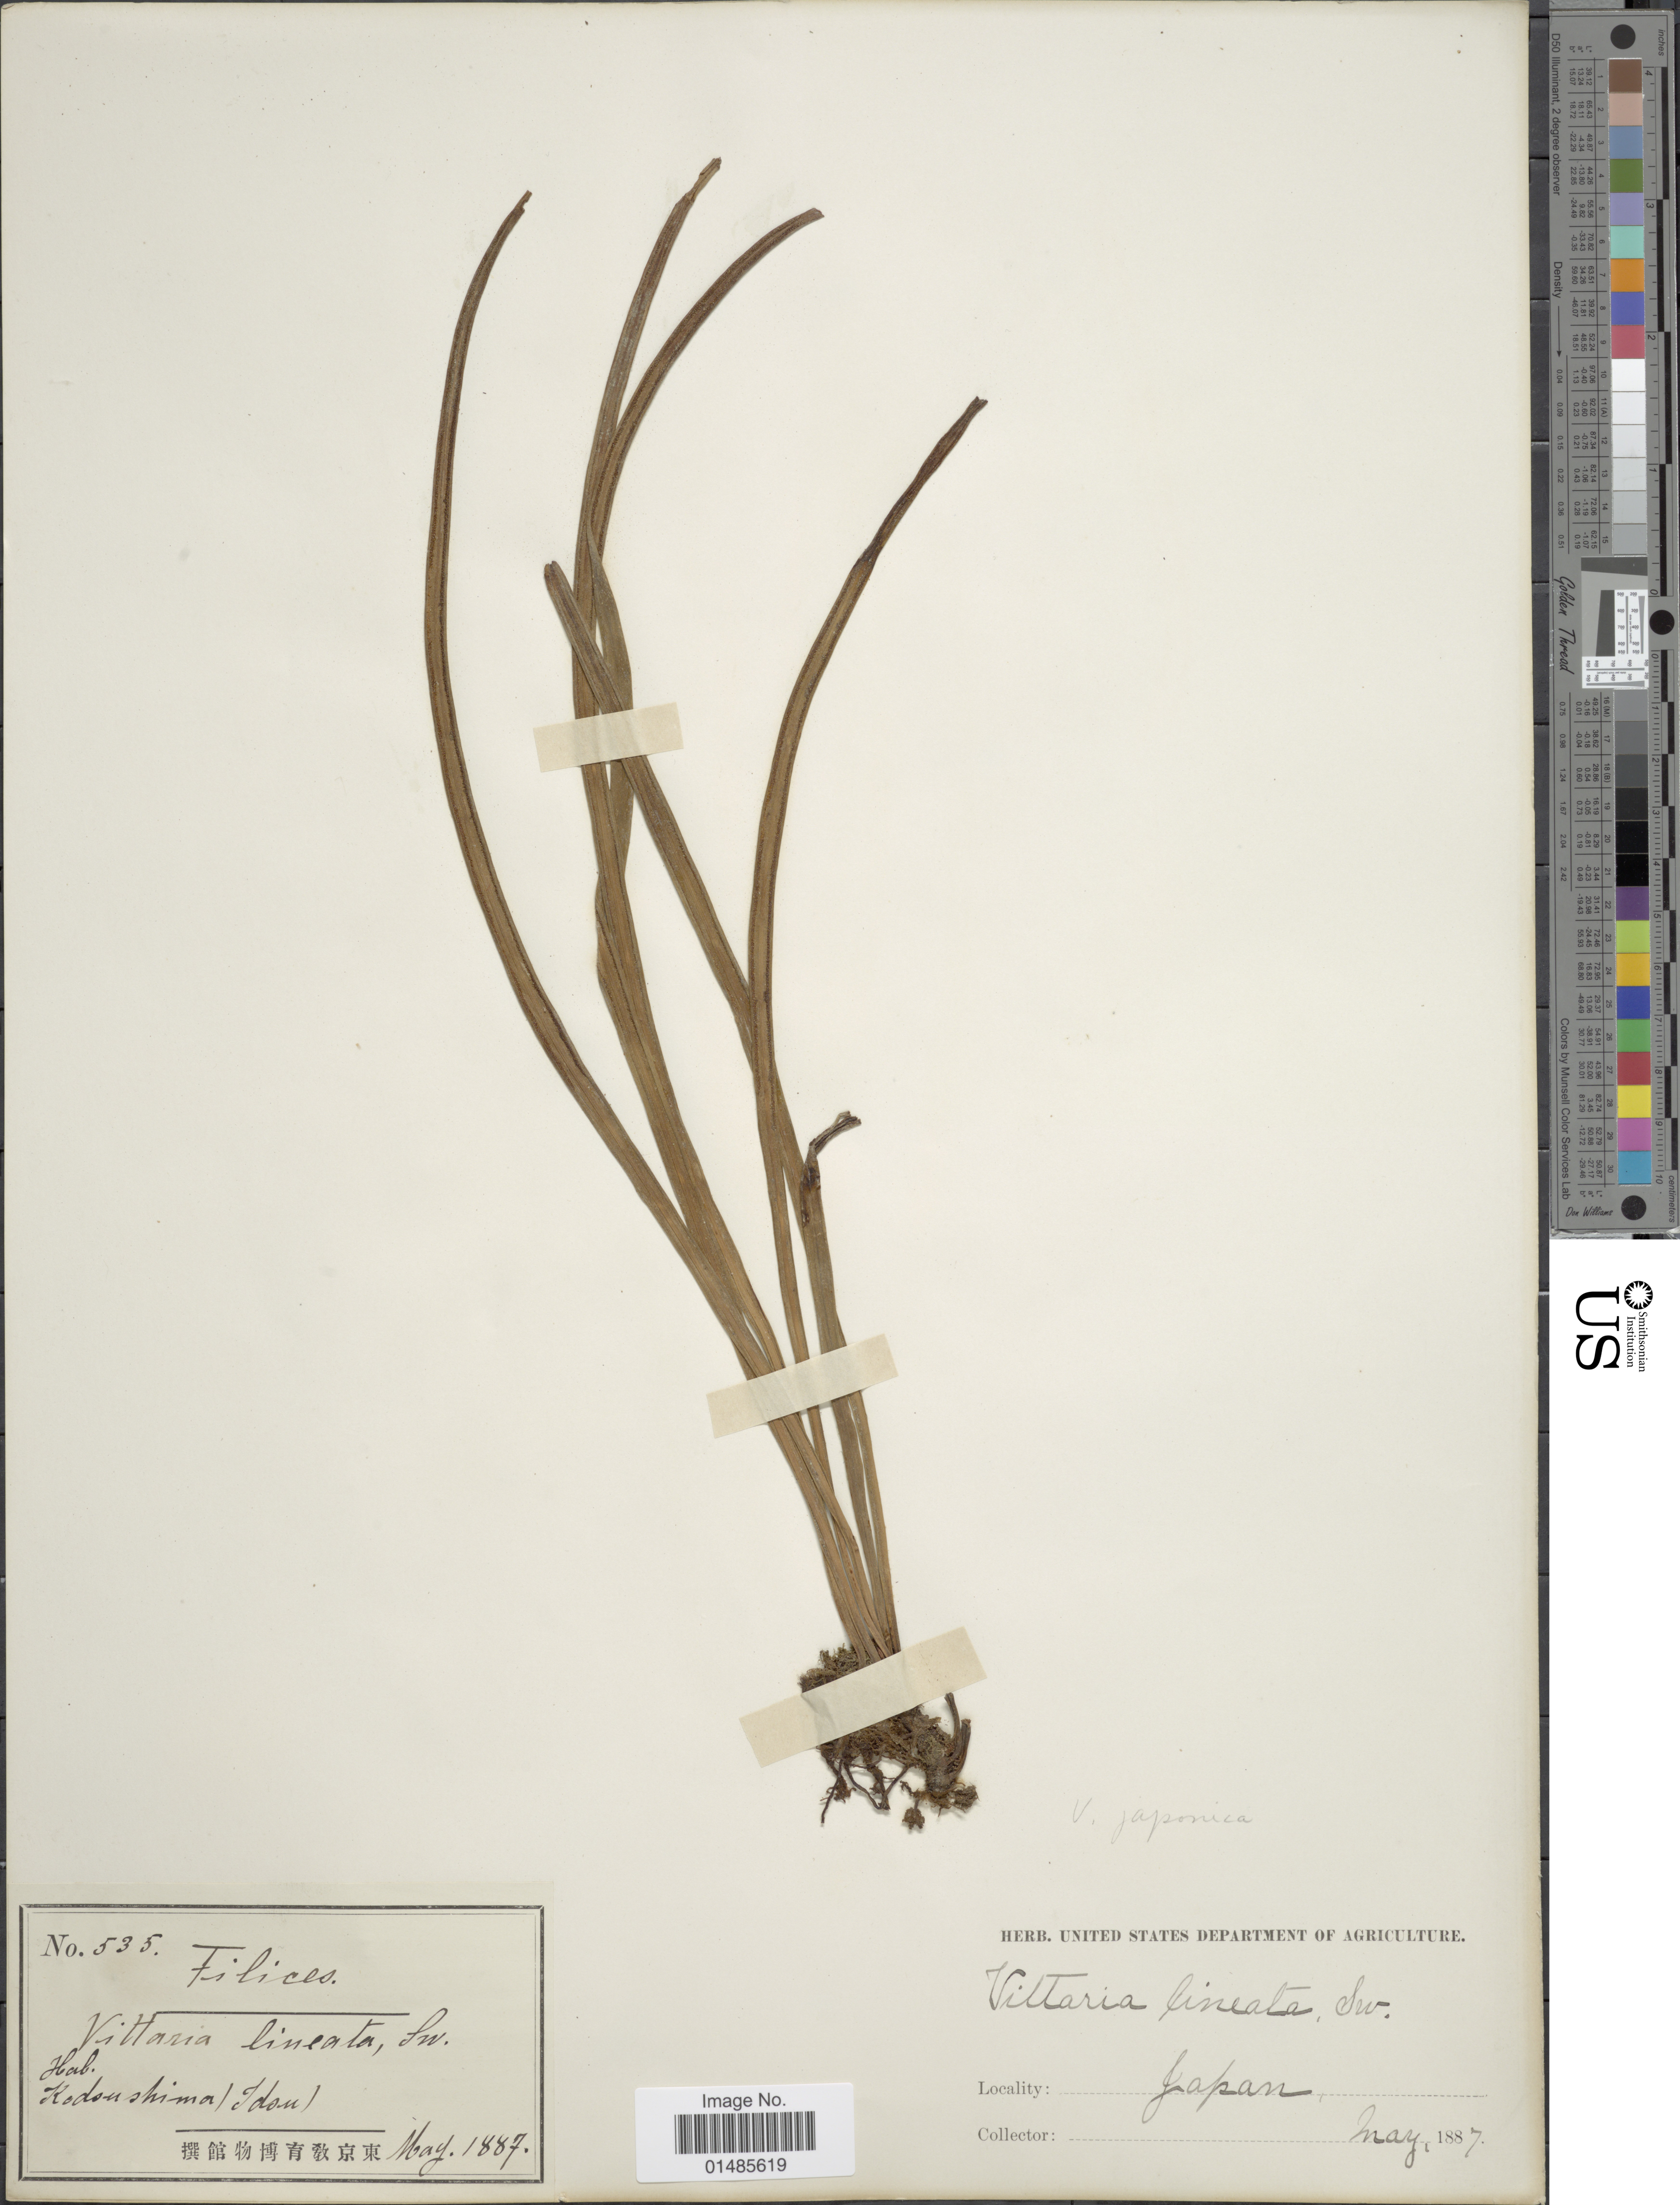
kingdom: Plantae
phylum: Tracheophyta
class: Polypodiopsida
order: Polypodiales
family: Pteridaceae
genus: Haplopteris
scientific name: Haplopteris flexuosa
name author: (Fée) E.H. Crane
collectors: United States Department of Agriculture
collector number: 535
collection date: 1887-05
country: Japan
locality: Kodoushima (Idsu)